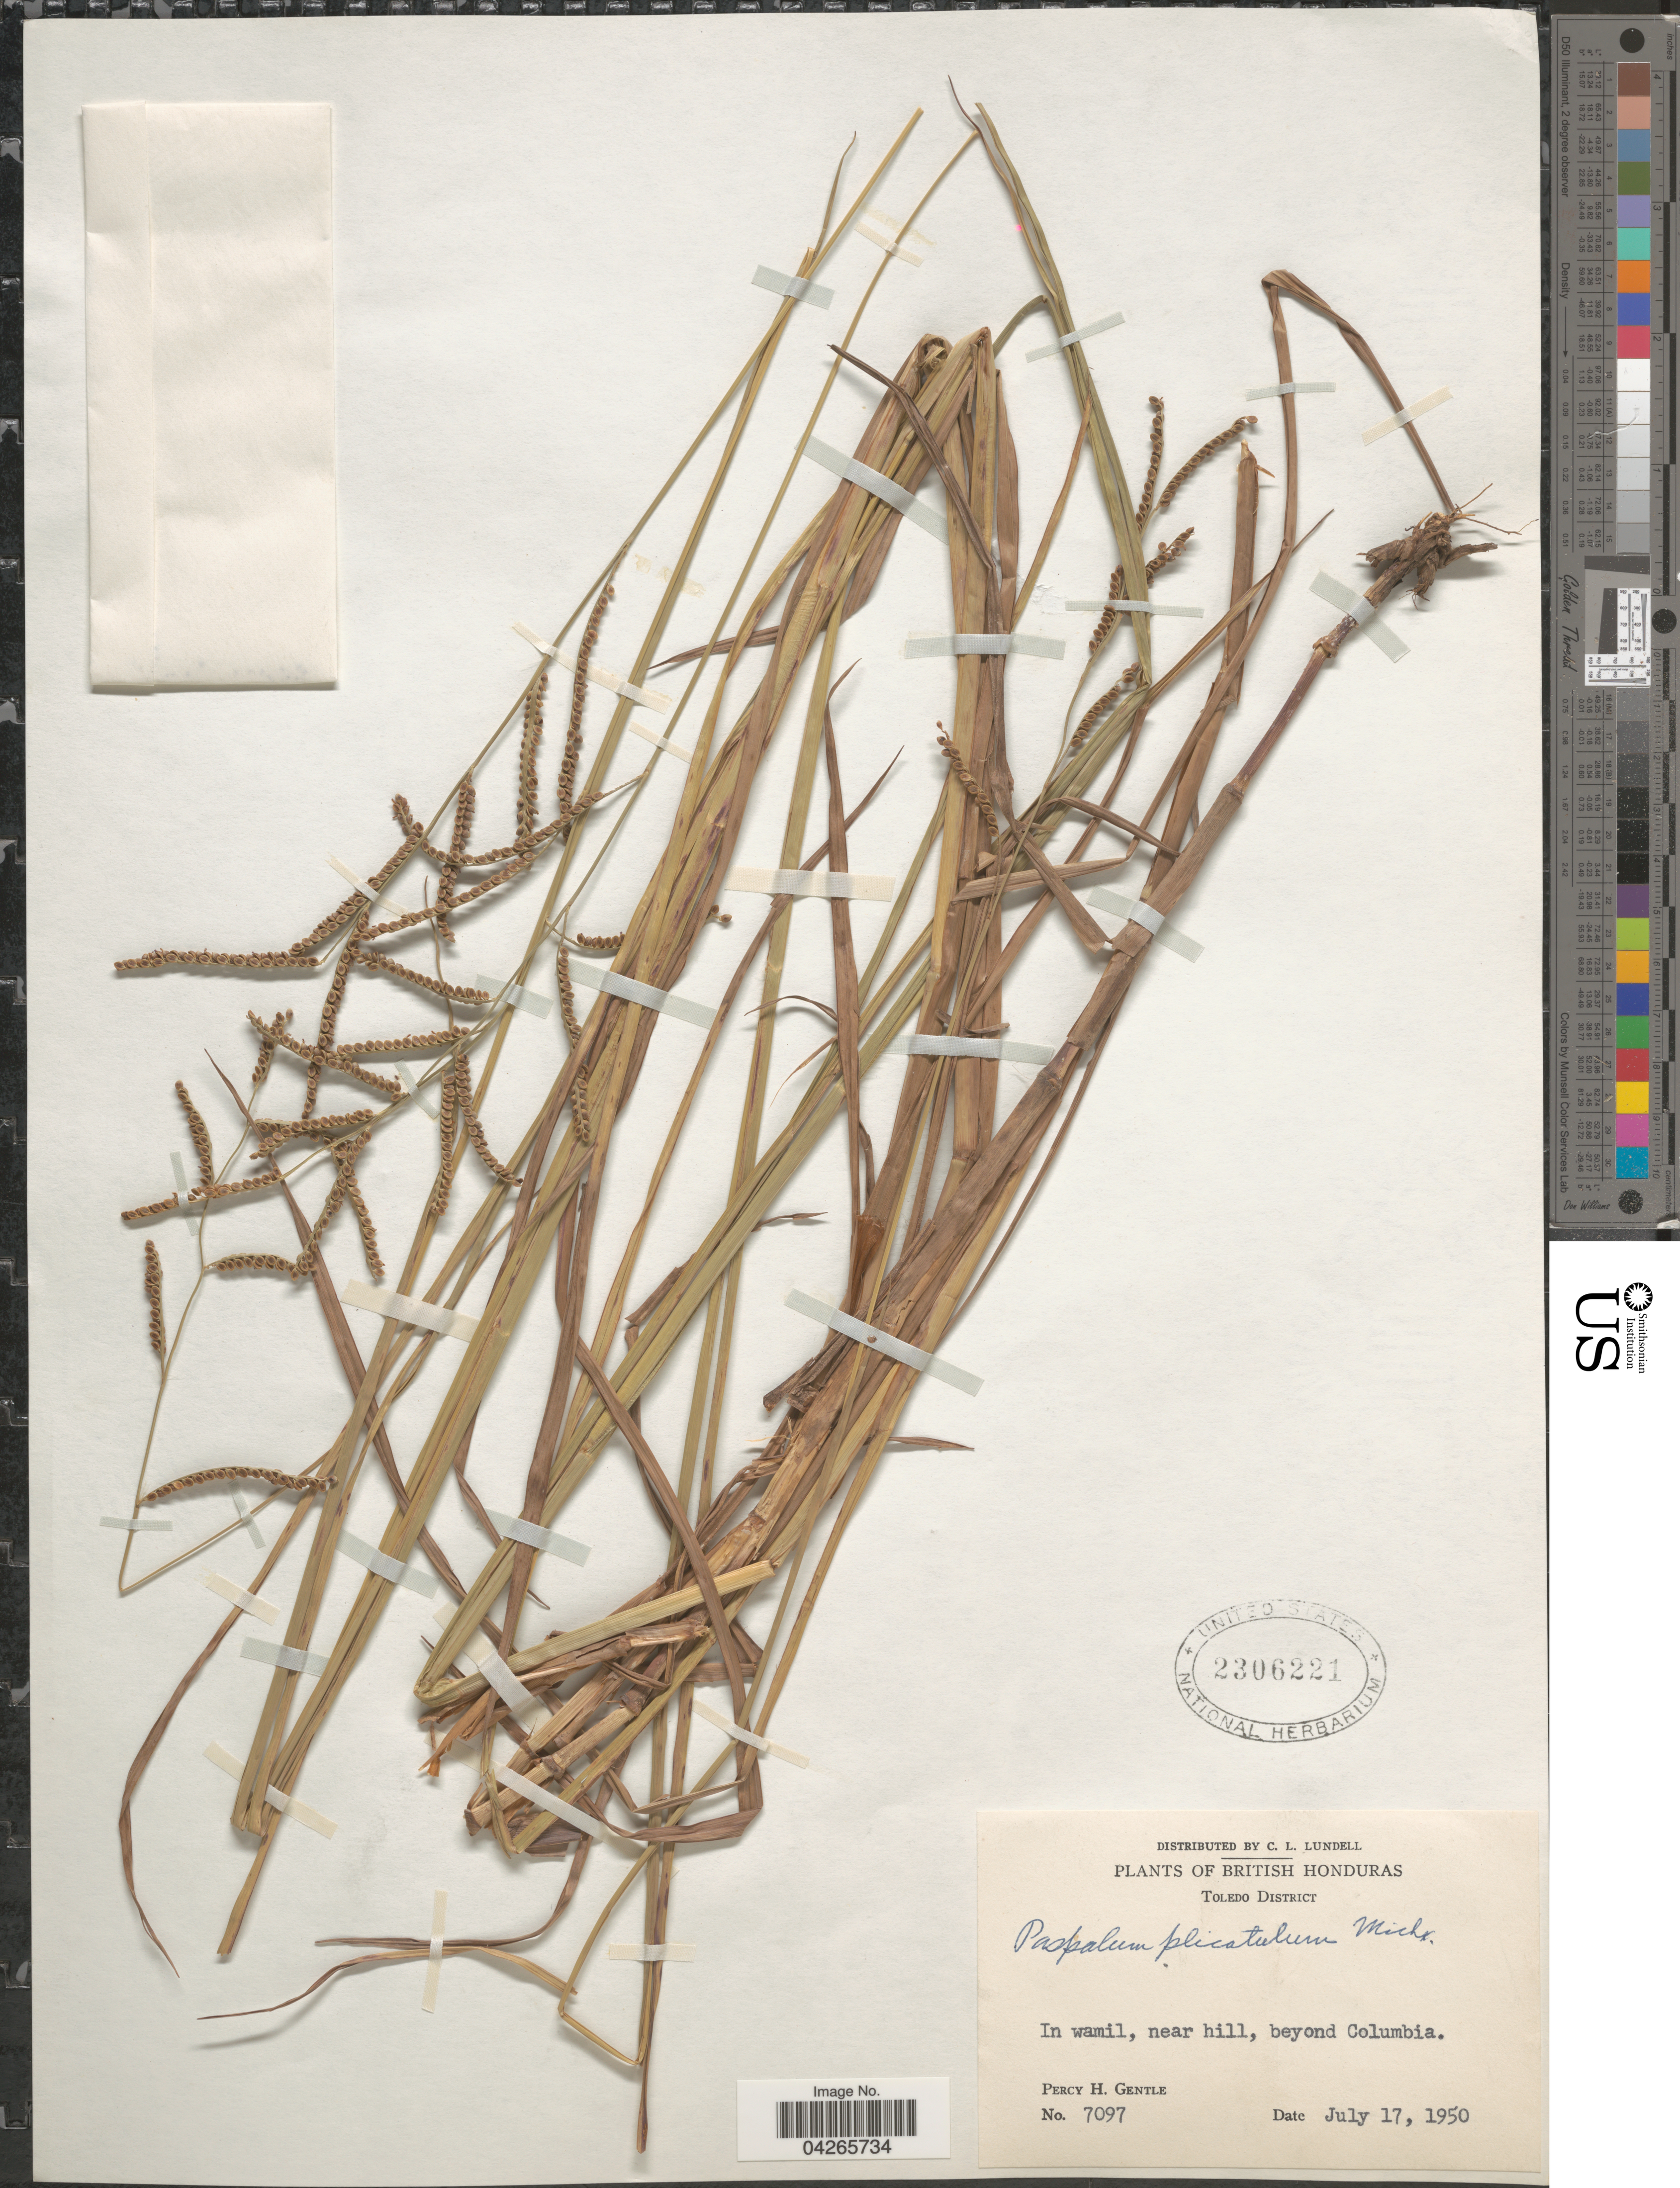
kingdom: Plantae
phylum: Tracheophyta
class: Liliopsida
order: Poales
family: Poaceae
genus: Paspalum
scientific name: Paspalum plicatulum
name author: Michx.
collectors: P. H. Gentle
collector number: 7097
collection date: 1950-07-17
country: Belize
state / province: Toledo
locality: British Honduras. Toledo District. In wamil, near hill, beyond Columbia.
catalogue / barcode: US 2306221